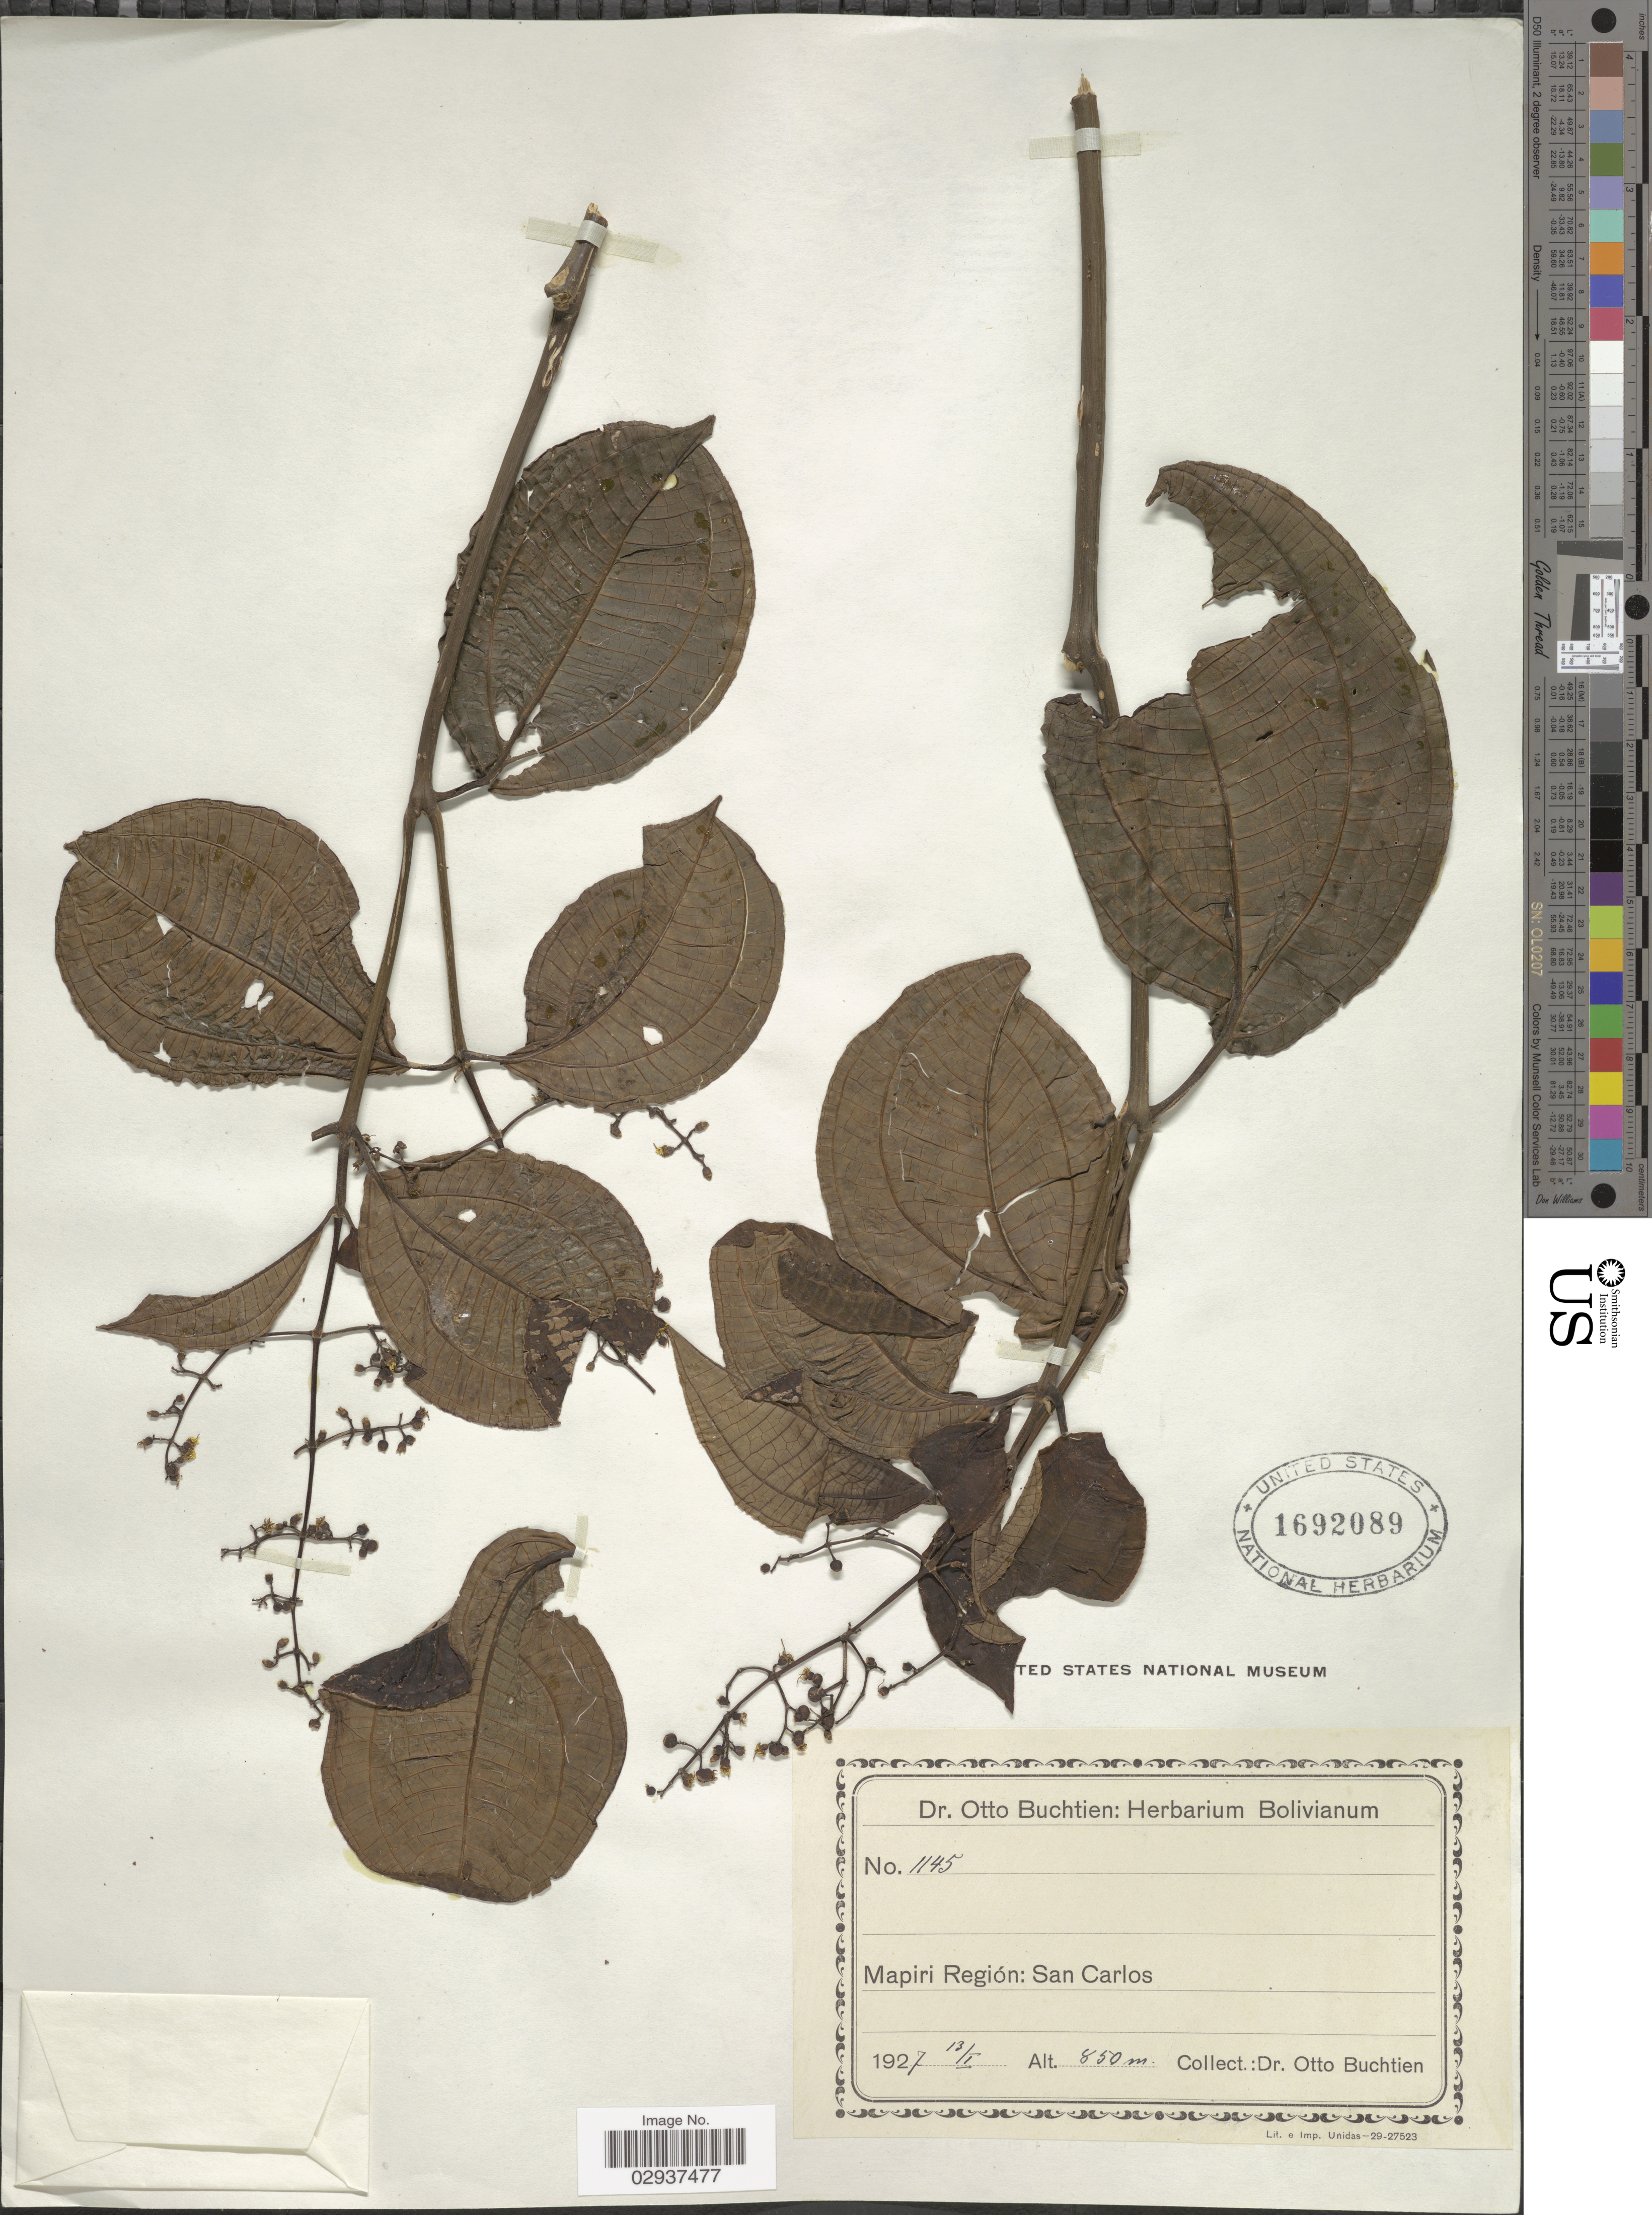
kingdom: Plantae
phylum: Tracheophyta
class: Magnoliopsida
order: Myrtales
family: Melastomataceae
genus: Miconia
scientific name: Miconia centrodesma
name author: Naudin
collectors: O. Buchtien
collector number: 1145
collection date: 1927-01-13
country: Bolivia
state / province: La Paz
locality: Mapiri Region: San Carlos.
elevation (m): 850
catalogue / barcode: US 1692089